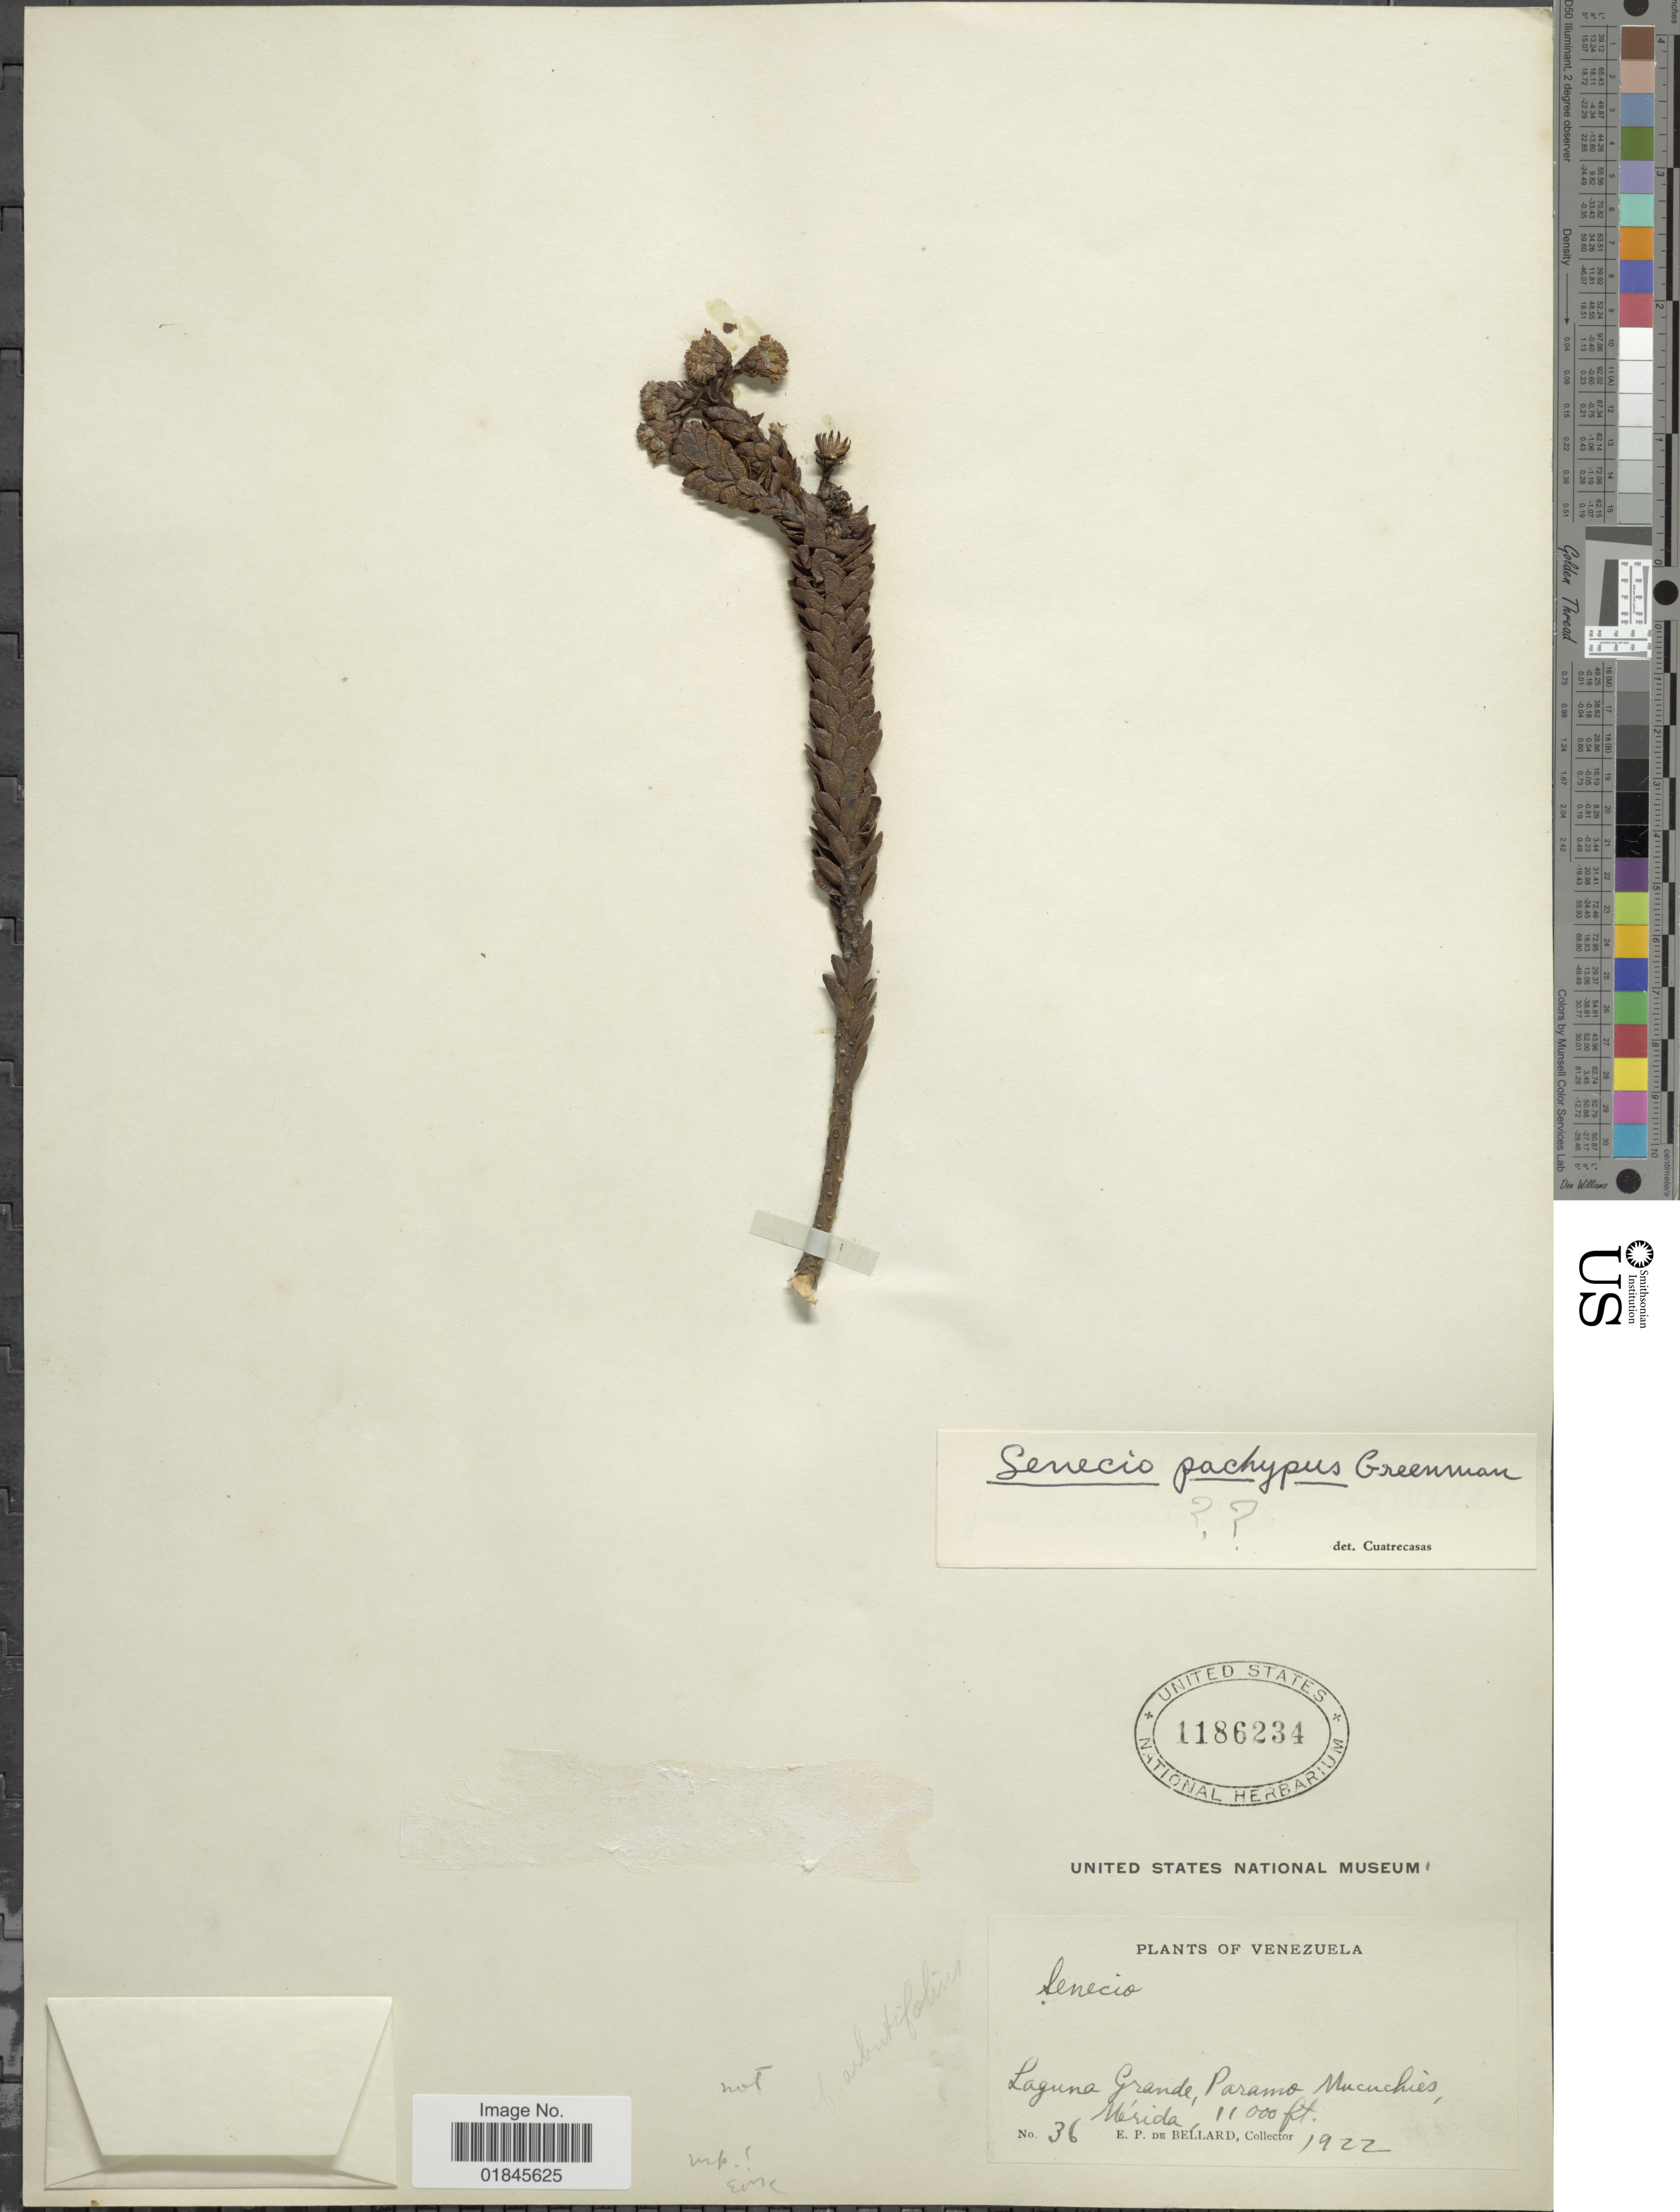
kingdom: Plantae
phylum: Tracheophyta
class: Magnoliopsida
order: Asterales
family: Asteraceae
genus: Pentacalia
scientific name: Pentacalia pachypus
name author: (Greenm.) Cuatrec.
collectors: E. de Bellard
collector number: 36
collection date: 1922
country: Venezuela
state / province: Mérida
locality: Laguna Grande, Paramo Mucuchies, Mérida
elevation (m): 3353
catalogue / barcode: US 1186234